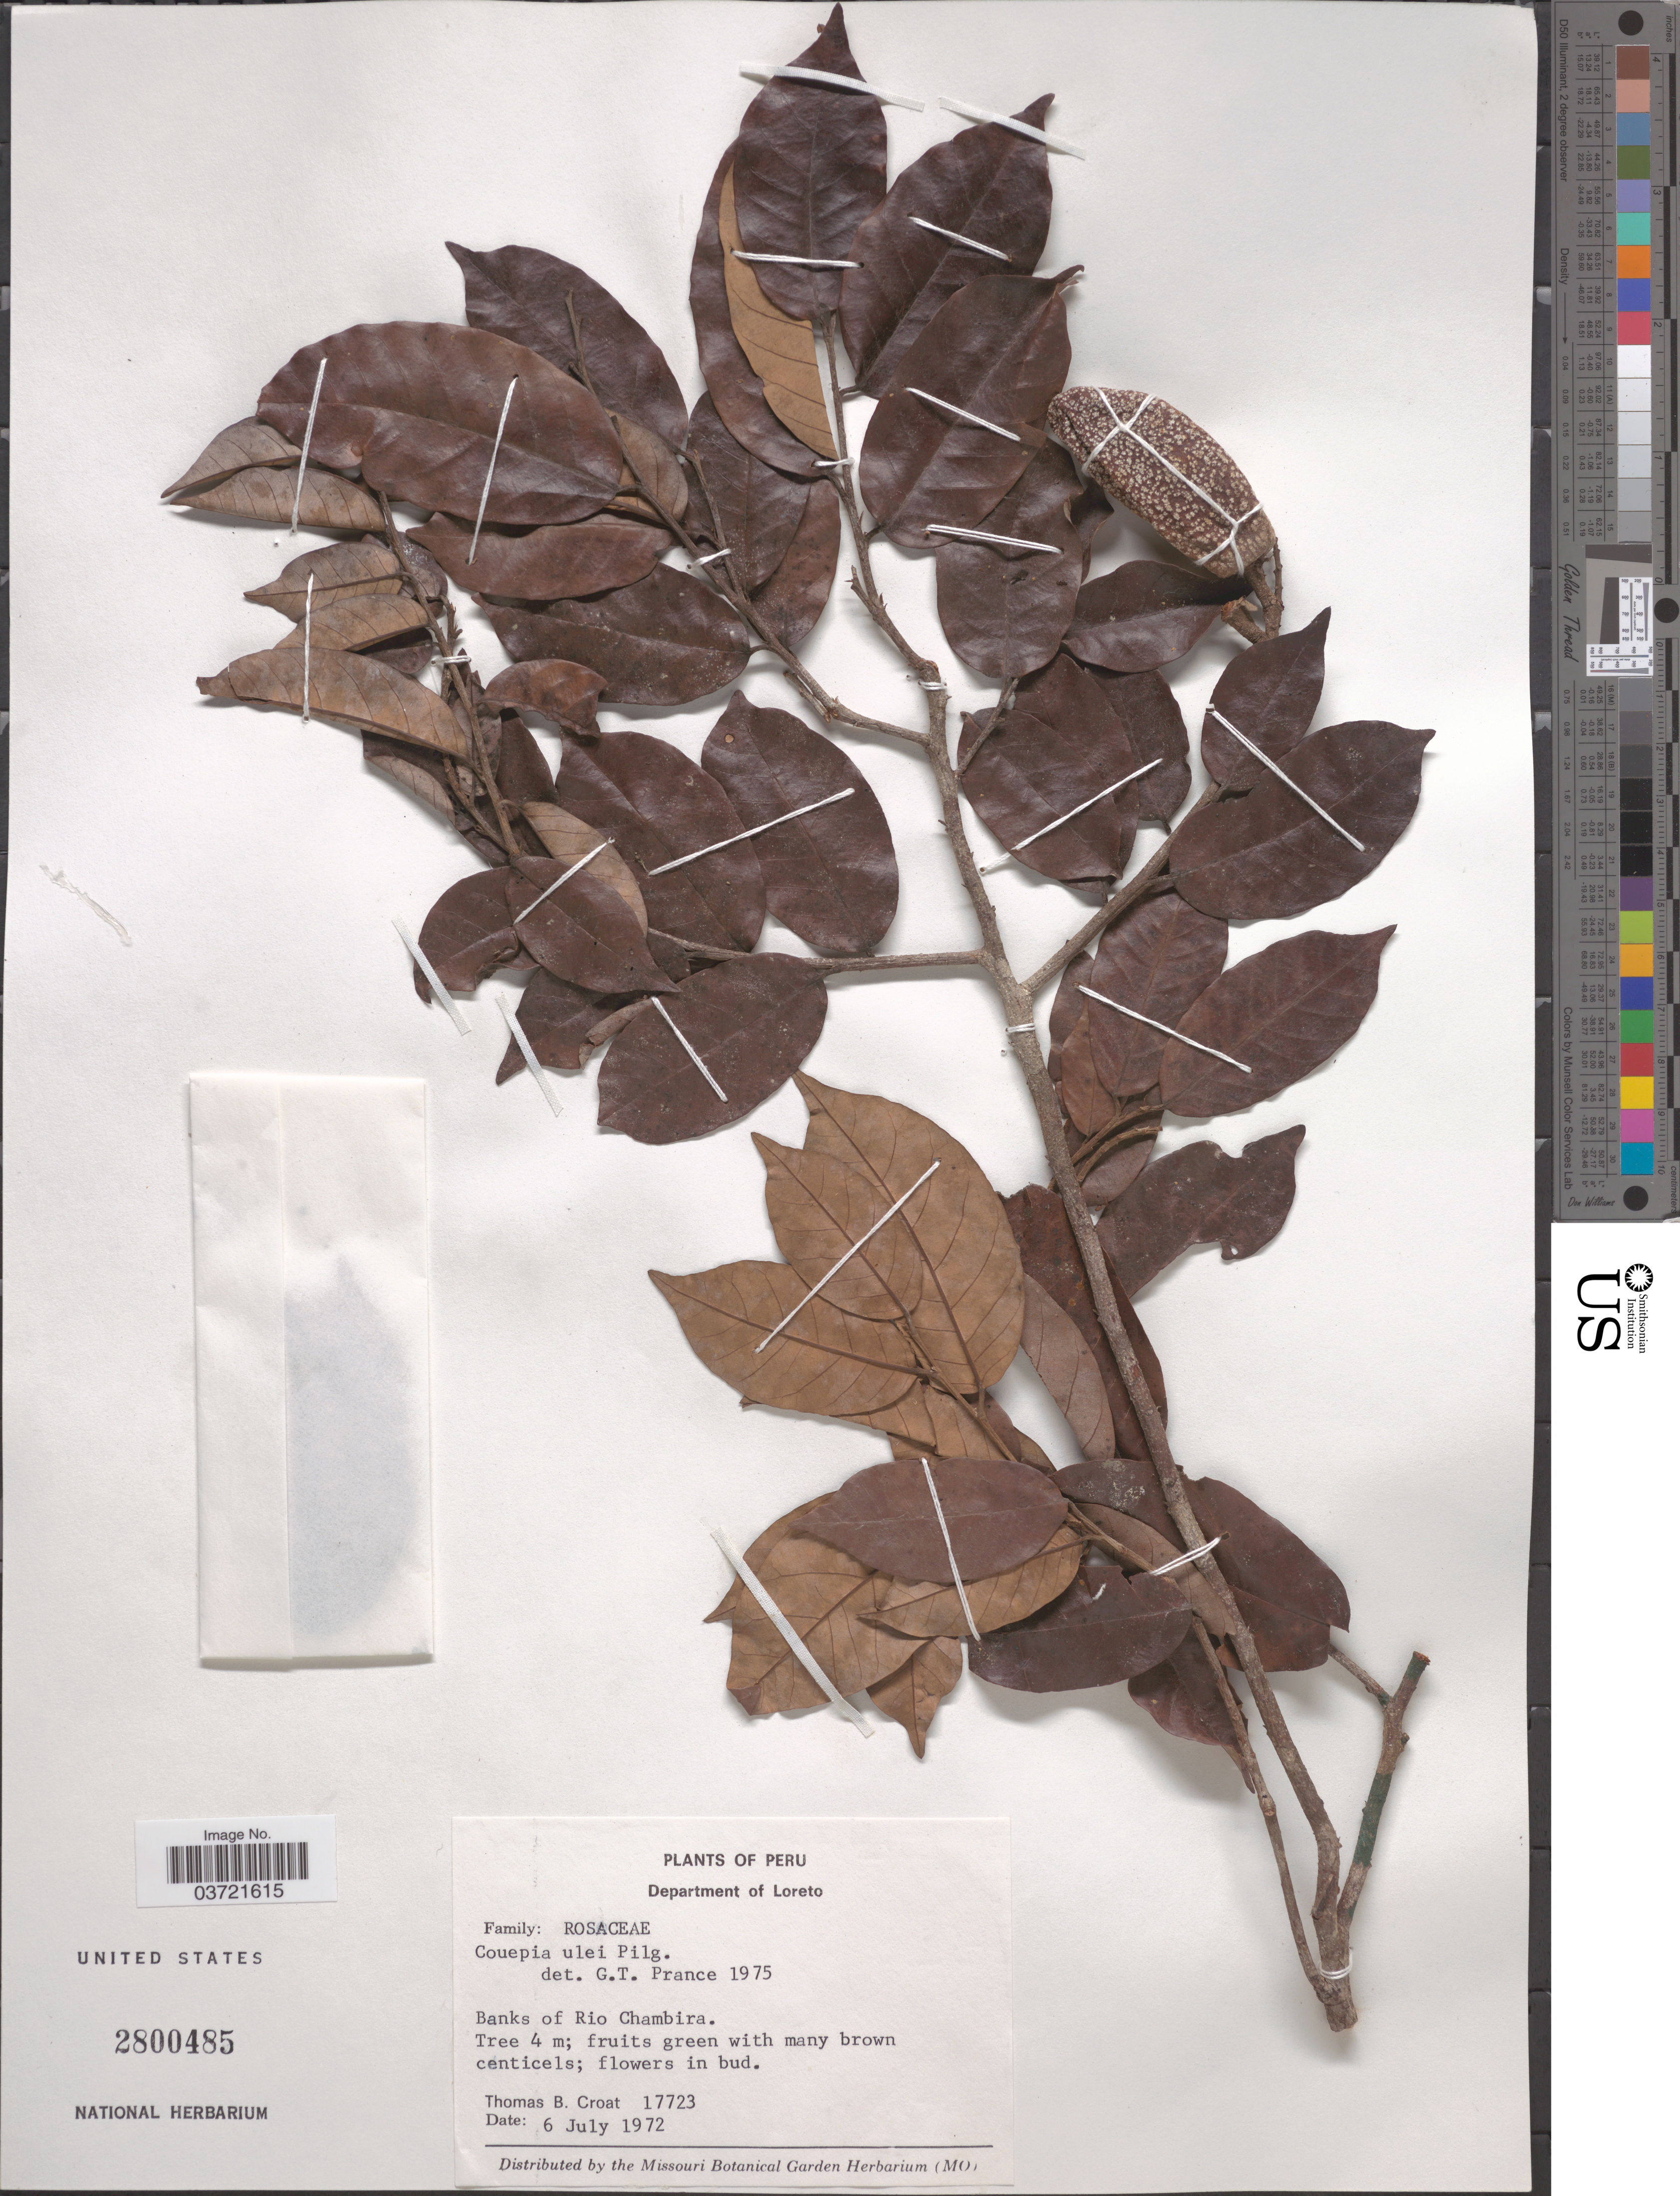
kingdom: Plantae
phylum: Tracheophyta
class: Magnoliopsida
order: Malpighiales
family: Chrysobalanaceae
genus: Couepia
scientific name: Couepia ulei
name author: Pilg.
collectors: T. B. Croat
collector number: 17723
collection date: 1972-07-06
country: Peru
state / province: Loreto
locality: Department of Loreto. Banks of Rio Chambira.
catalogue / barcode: US 2800485